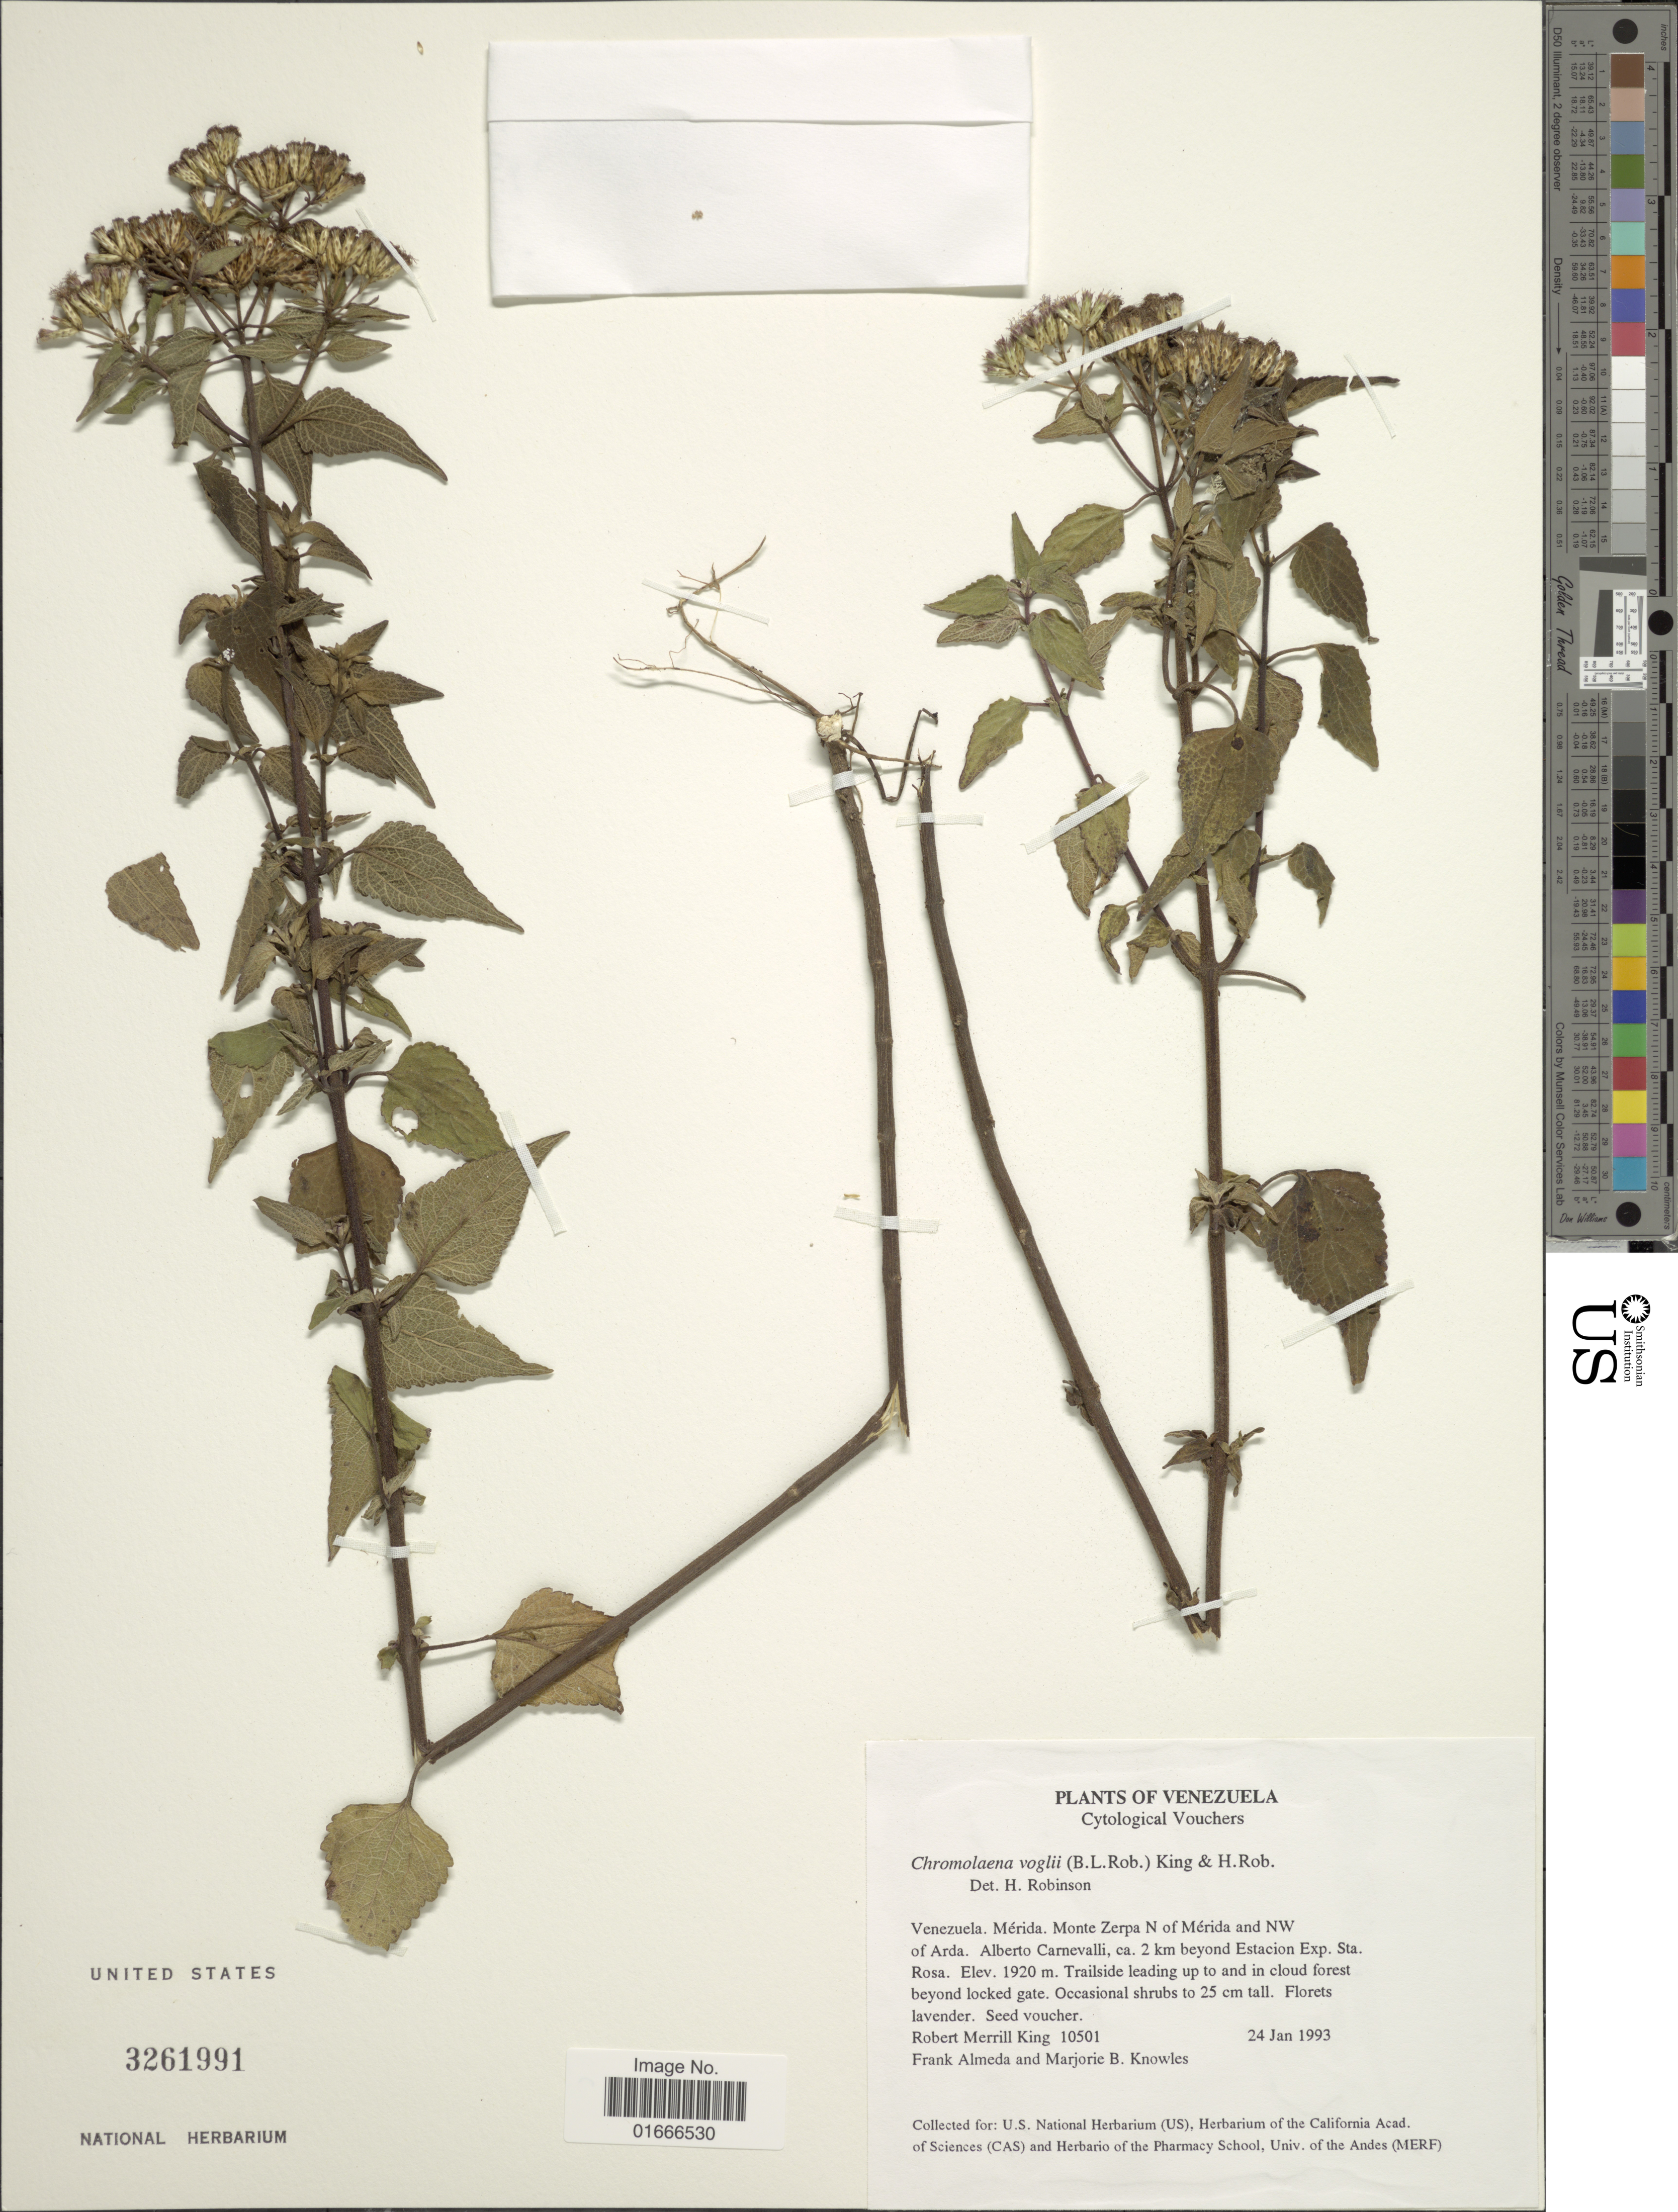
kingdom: Plantae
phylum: Tracheophyta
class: Magnoliopsida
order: Asterales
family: Asteraceae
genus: Chromolaena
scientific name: Chromolaena voglii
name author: (B.L. Rob.) H. Huber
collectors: R. M. King, F. Almeda & M. B. Knowles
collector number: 10501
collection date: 1993-01-24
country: Venezuela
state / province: Mérida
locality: Monte Zerpa N of Merida and NW of Arda, Alberto Carnevalli, ca 2 km beyond Estacion Exp. Sta. Rosa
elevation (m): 1920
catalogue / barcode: US 3261991